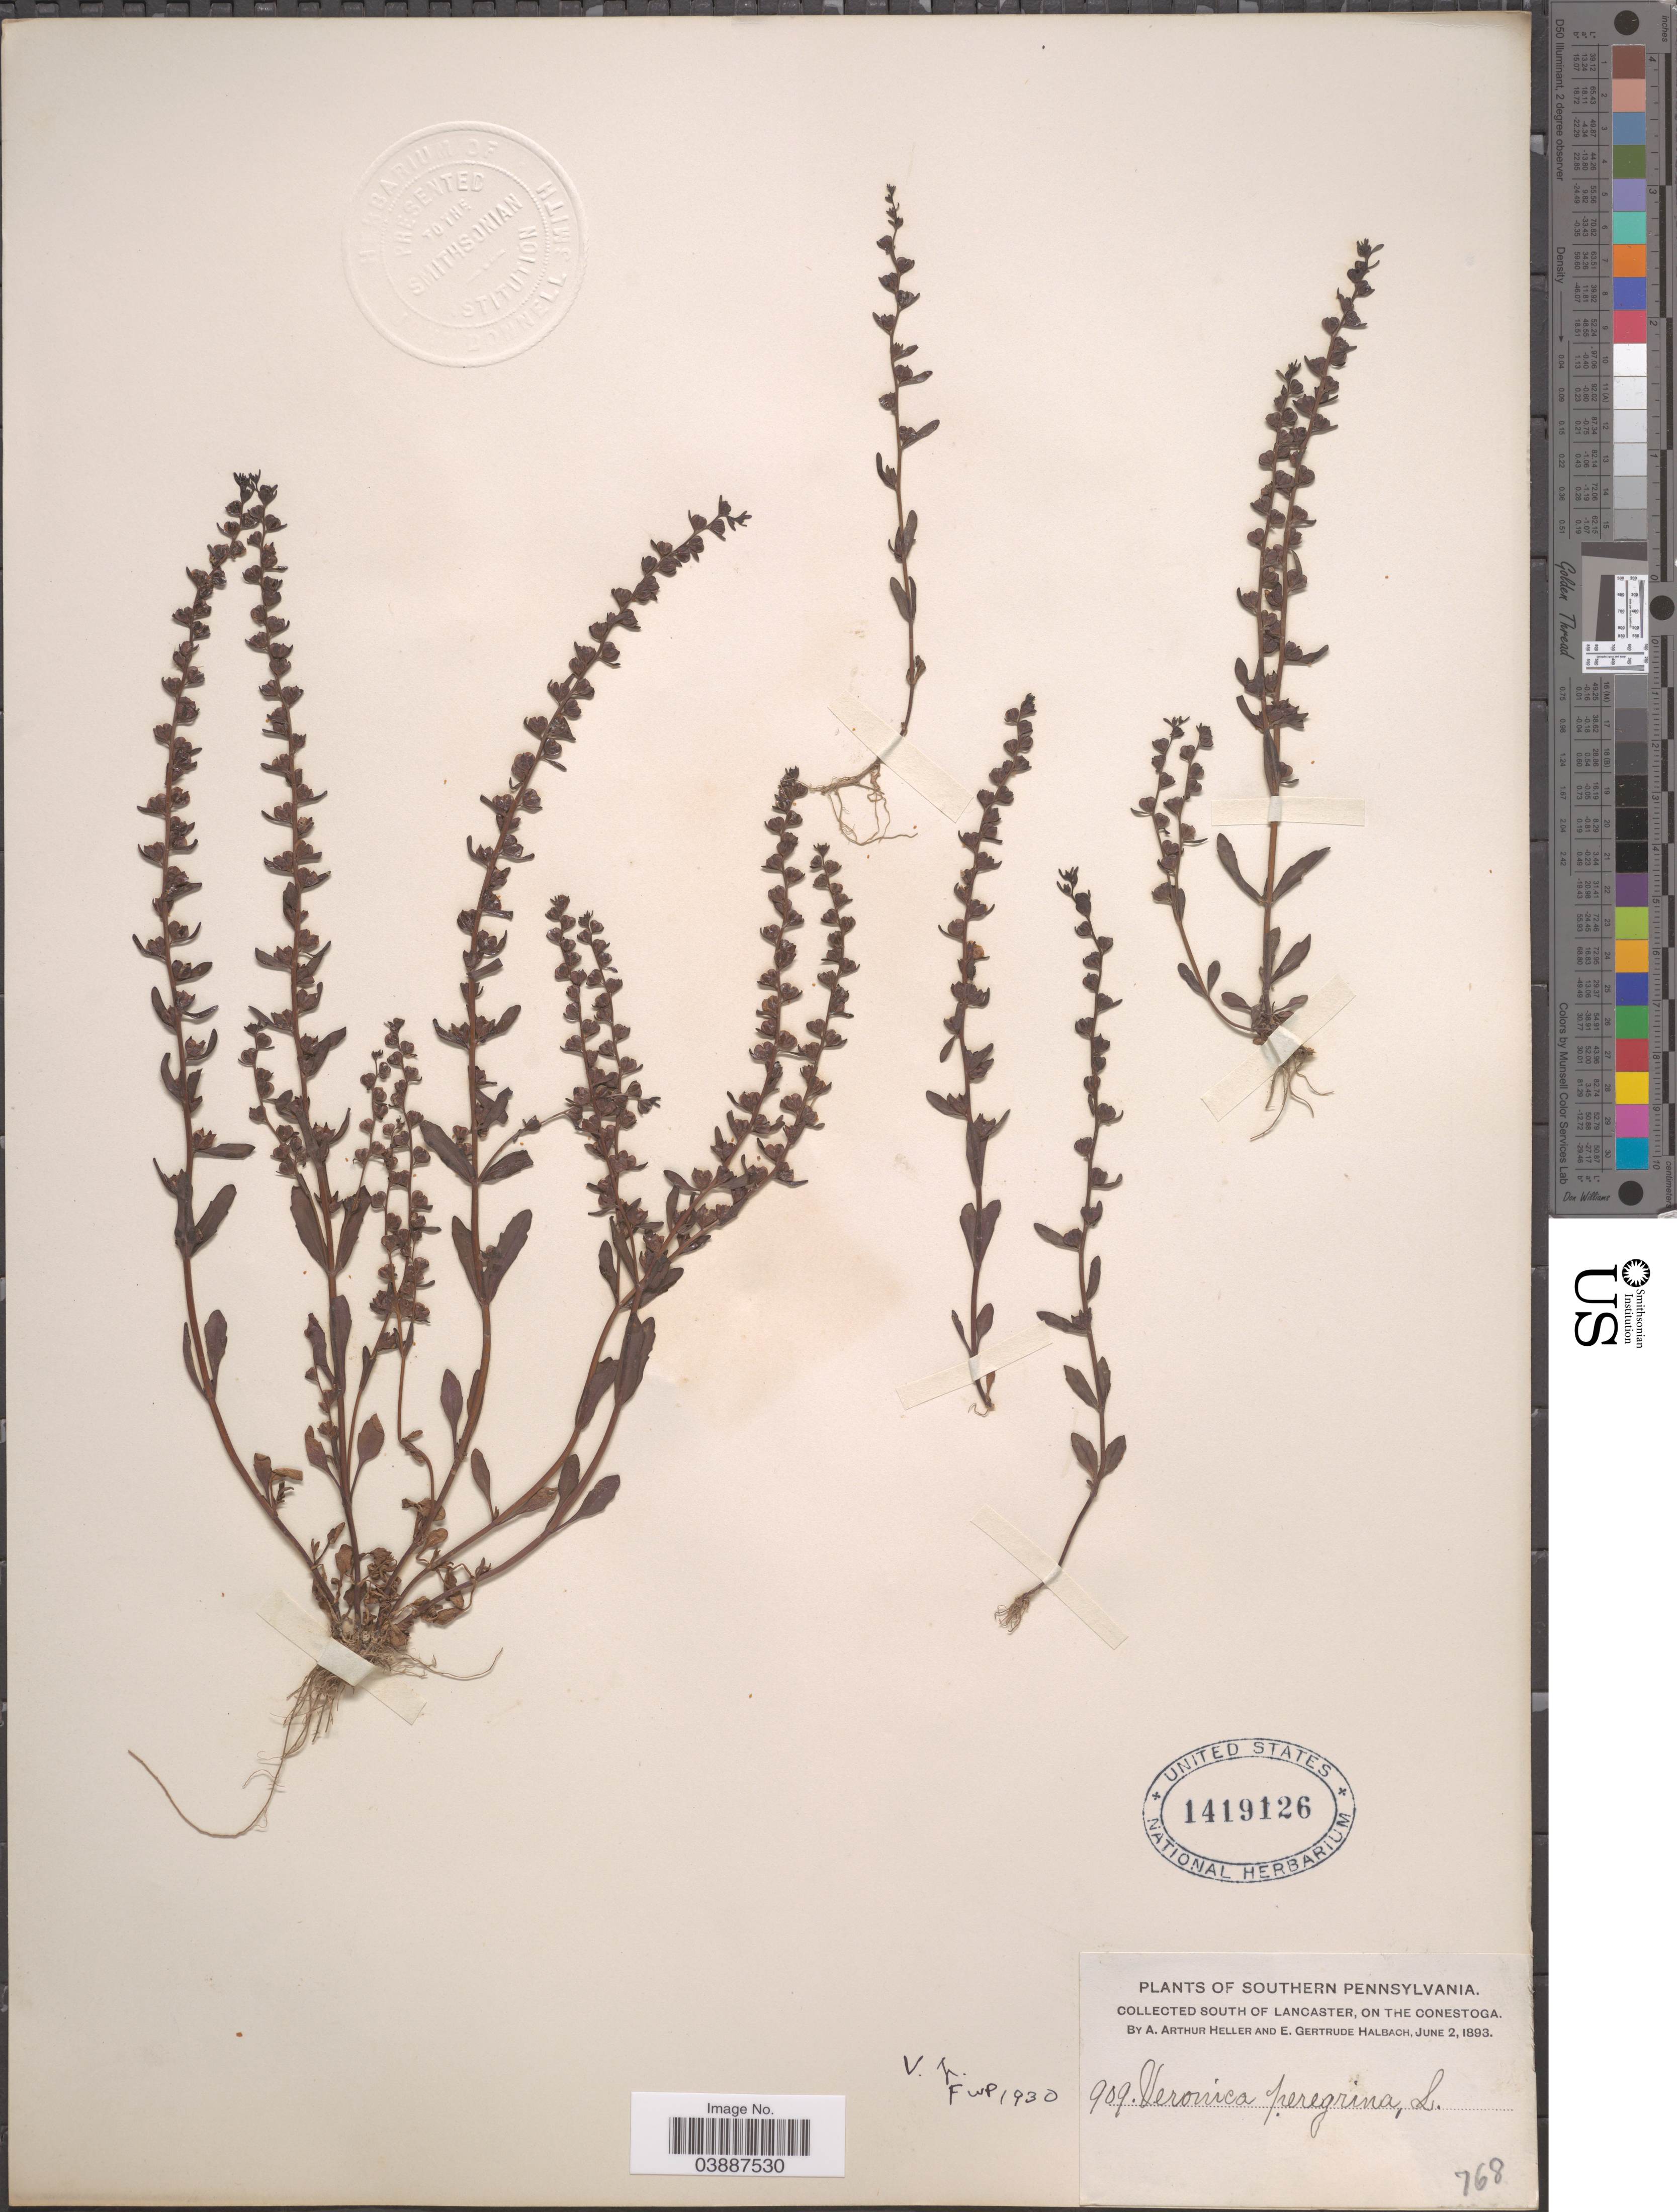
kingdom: Plantae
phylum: Tracheophyta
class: Magnoliopsida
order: Lamiales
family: Plantaginaceae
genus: Veronica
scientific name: Veronica peregrina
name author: L.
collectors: A. A. Heller & E. G. Halbach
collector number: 909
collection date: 1893-06-02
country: United States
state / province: Pennsylvania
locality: Southern Pennsylvania. South of Lancaster, on the Conestoga.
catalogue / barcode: US 1419126